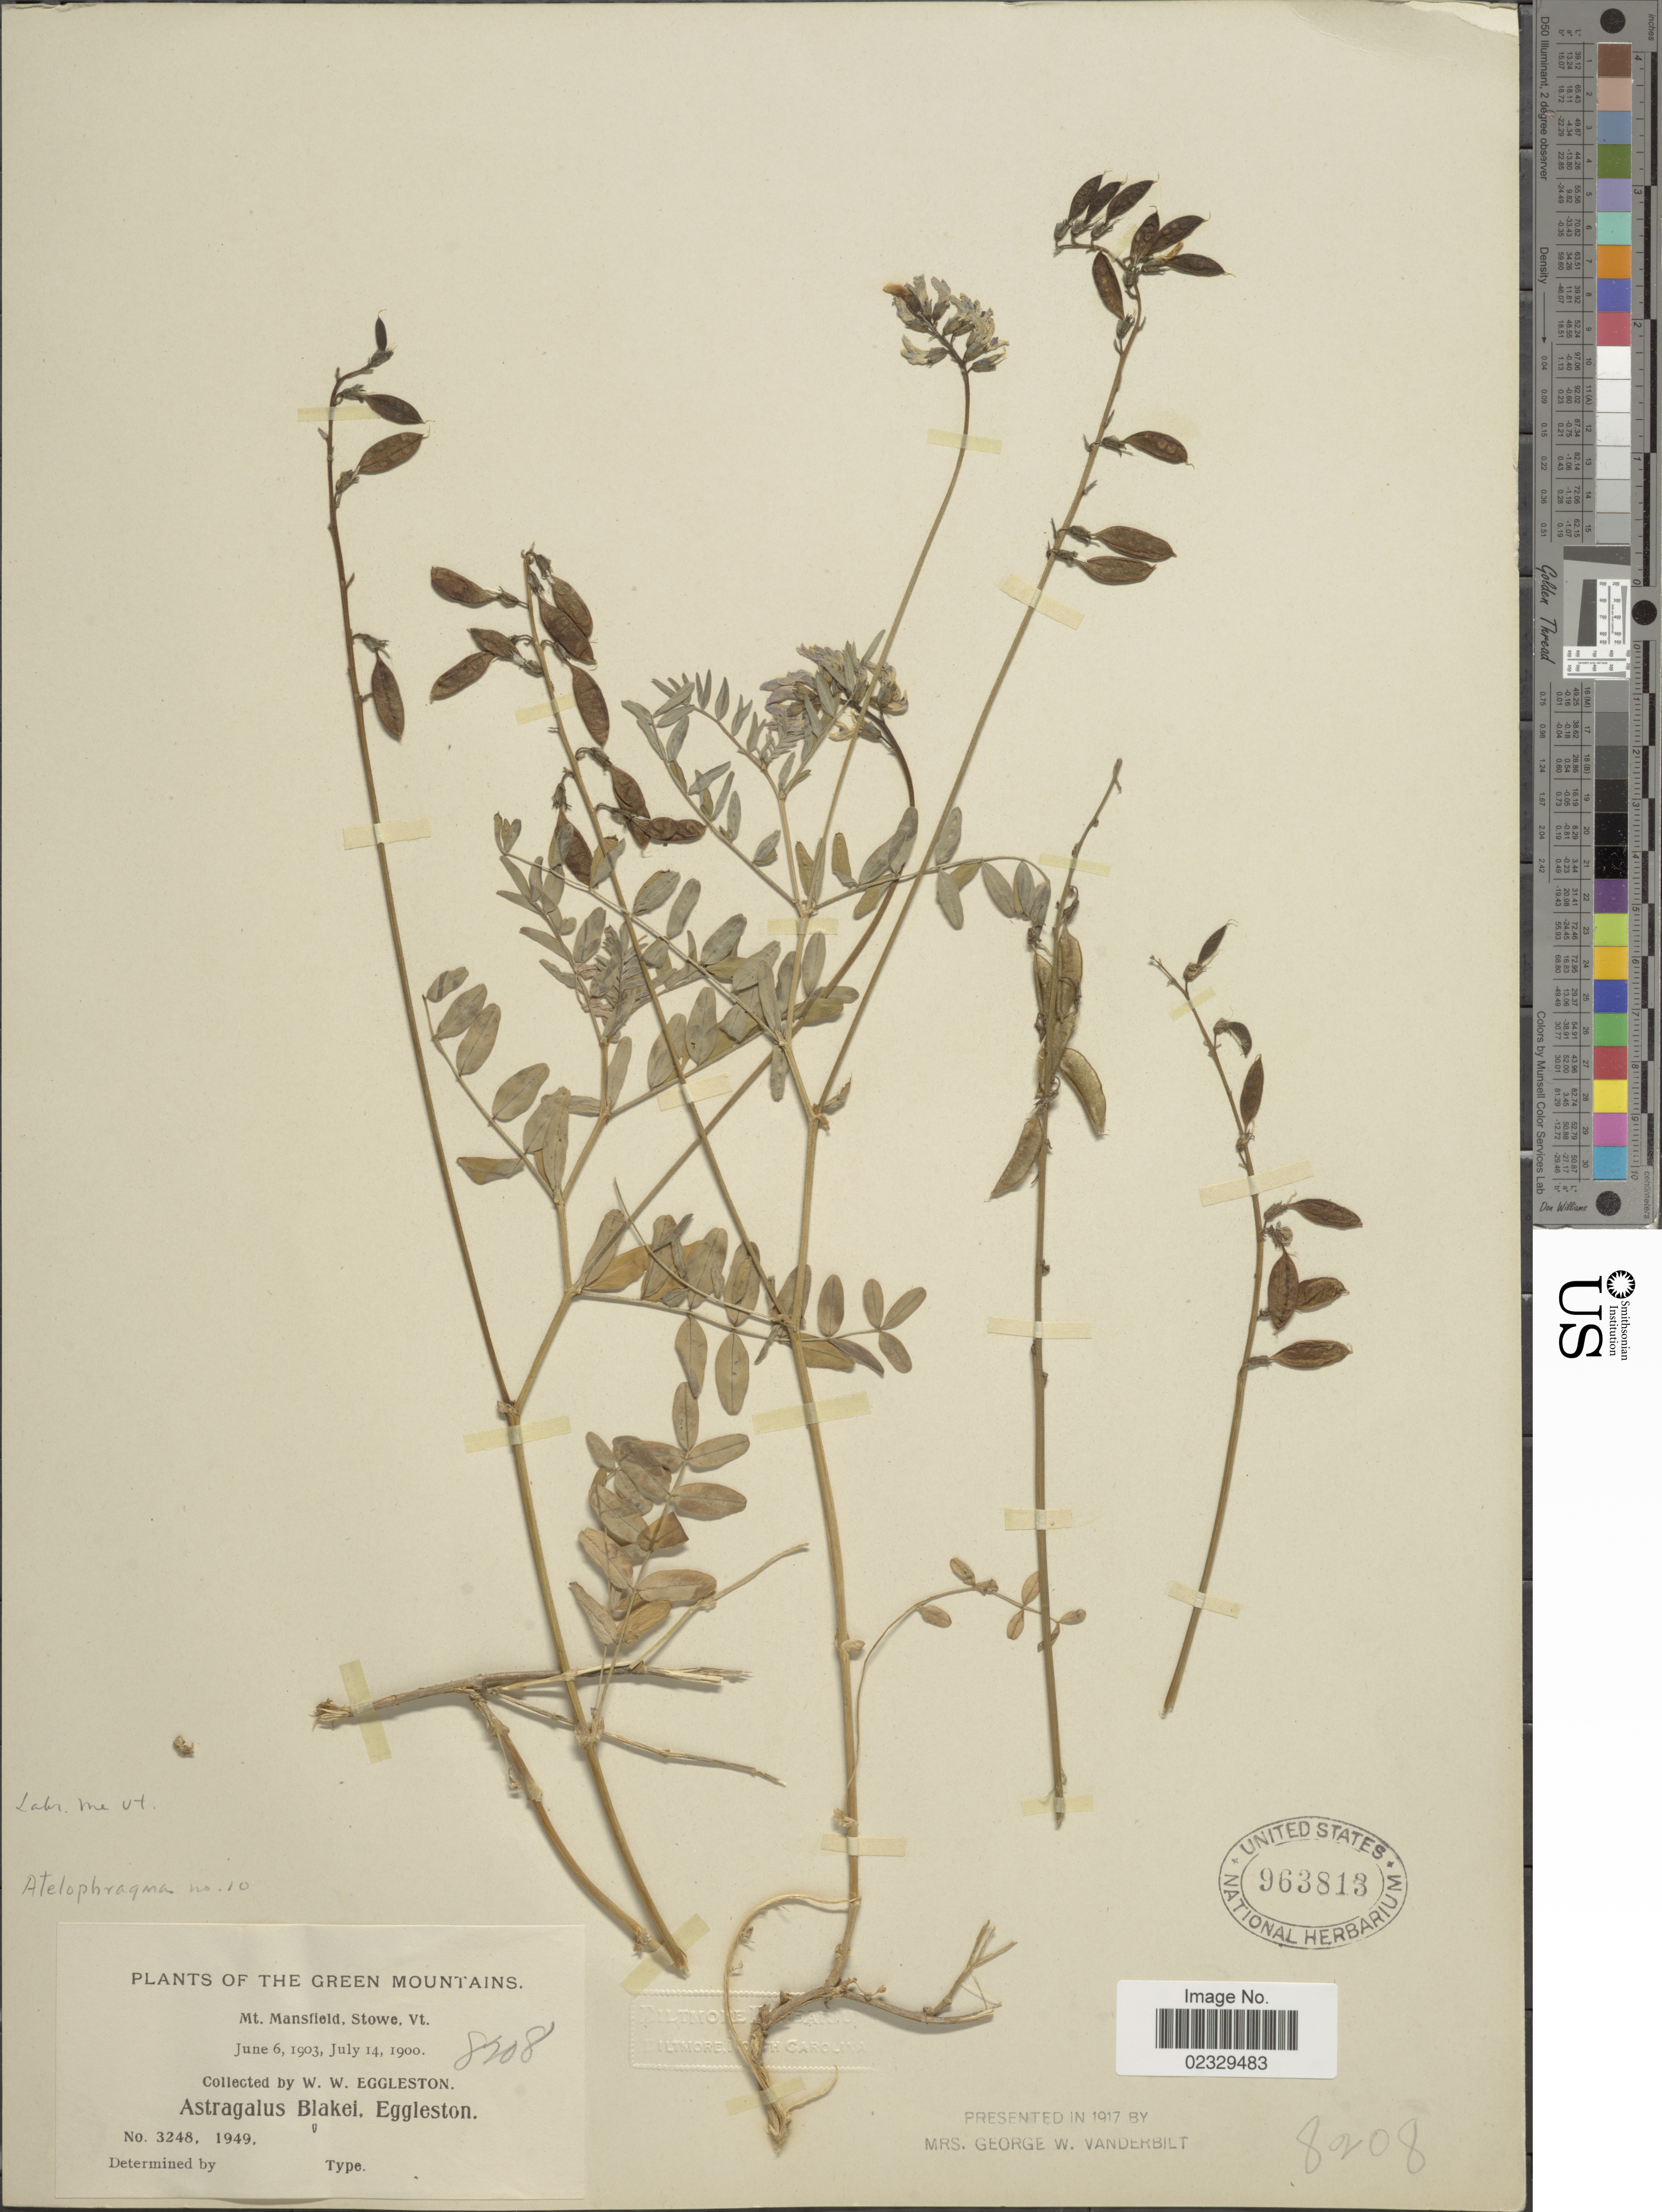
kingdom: Plantae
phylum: Tracheophyta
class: Magnoliopsida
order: Fabales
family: Fabaceae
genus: Astragalus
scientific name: Astragalus blakei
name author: Eggl.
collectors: W. W. Eggleston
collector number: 3248, 1949?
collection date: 1900-07-14/1903-06-06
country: United States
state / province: Vermont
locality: Green Mountains. Mt. Mansfield, Stowe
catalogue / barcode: US 963813